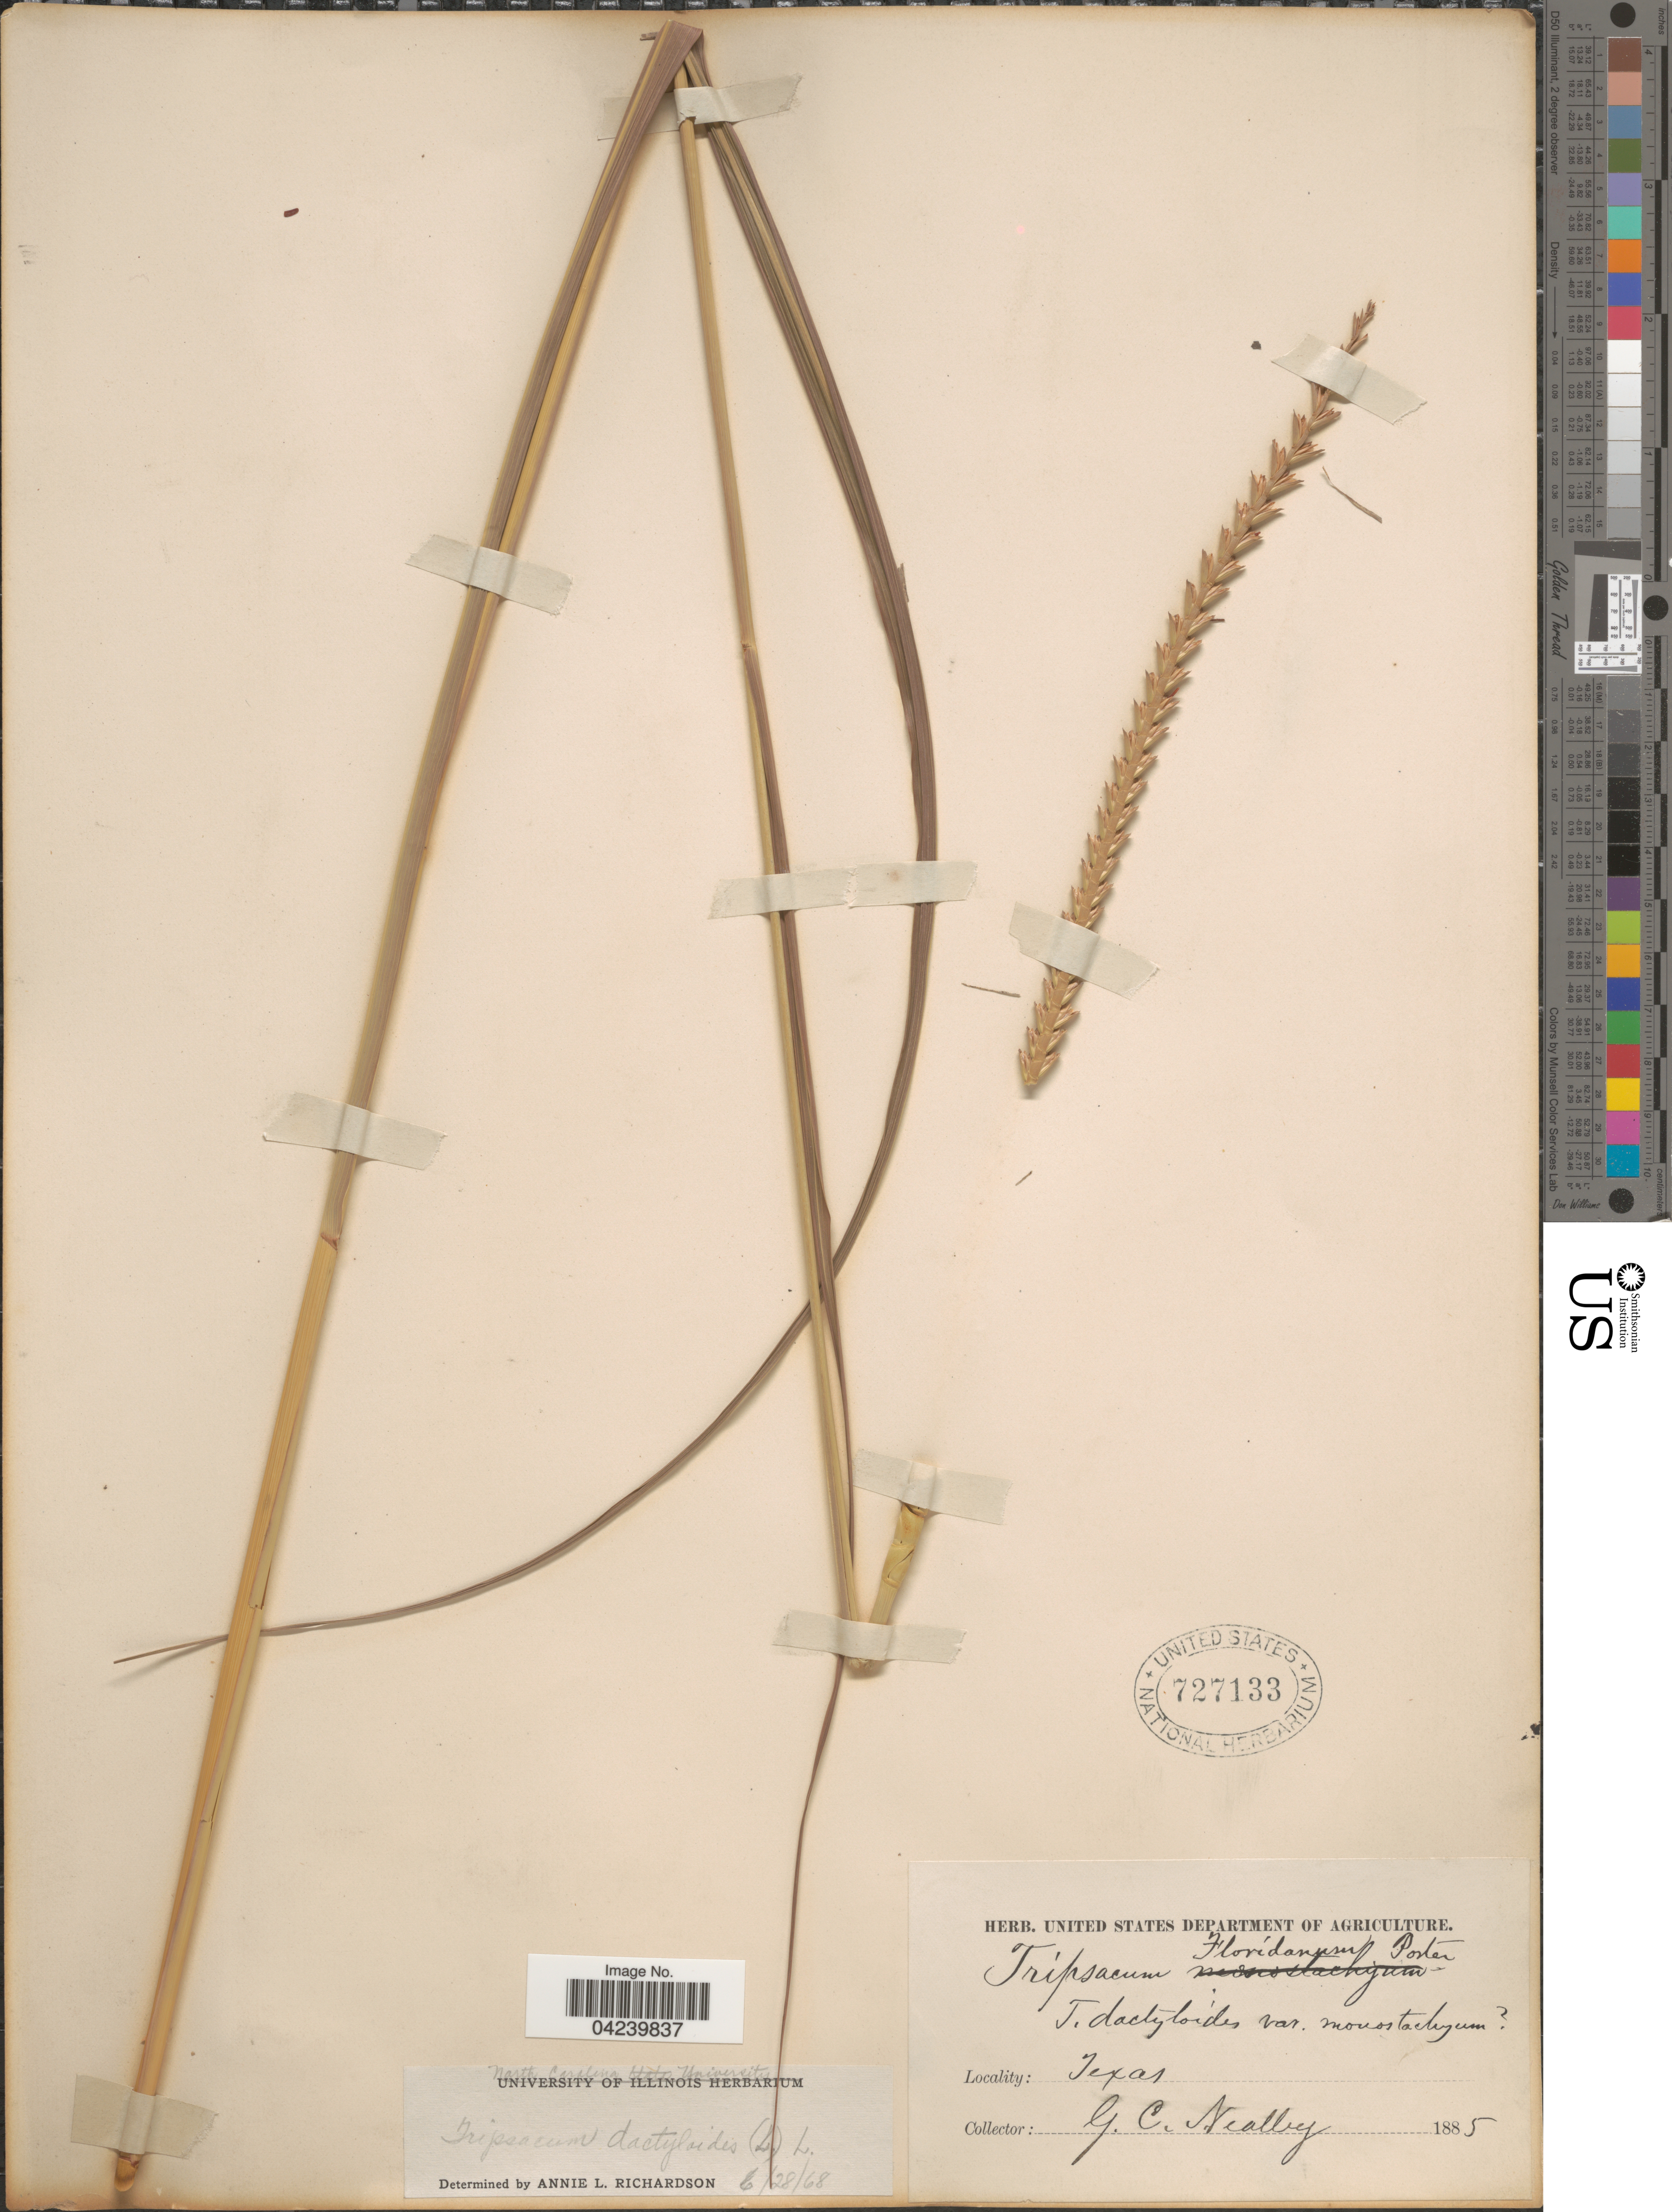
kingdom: Plantae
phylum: Tracheophyta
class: Liliopsida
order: Poales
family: Poaceae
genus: Tripsacum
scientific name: Tripsacum dactyloides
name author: (L.) L.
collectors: G. C. Nealley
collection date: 1885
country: United States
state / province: Texas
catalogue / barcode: US 727133